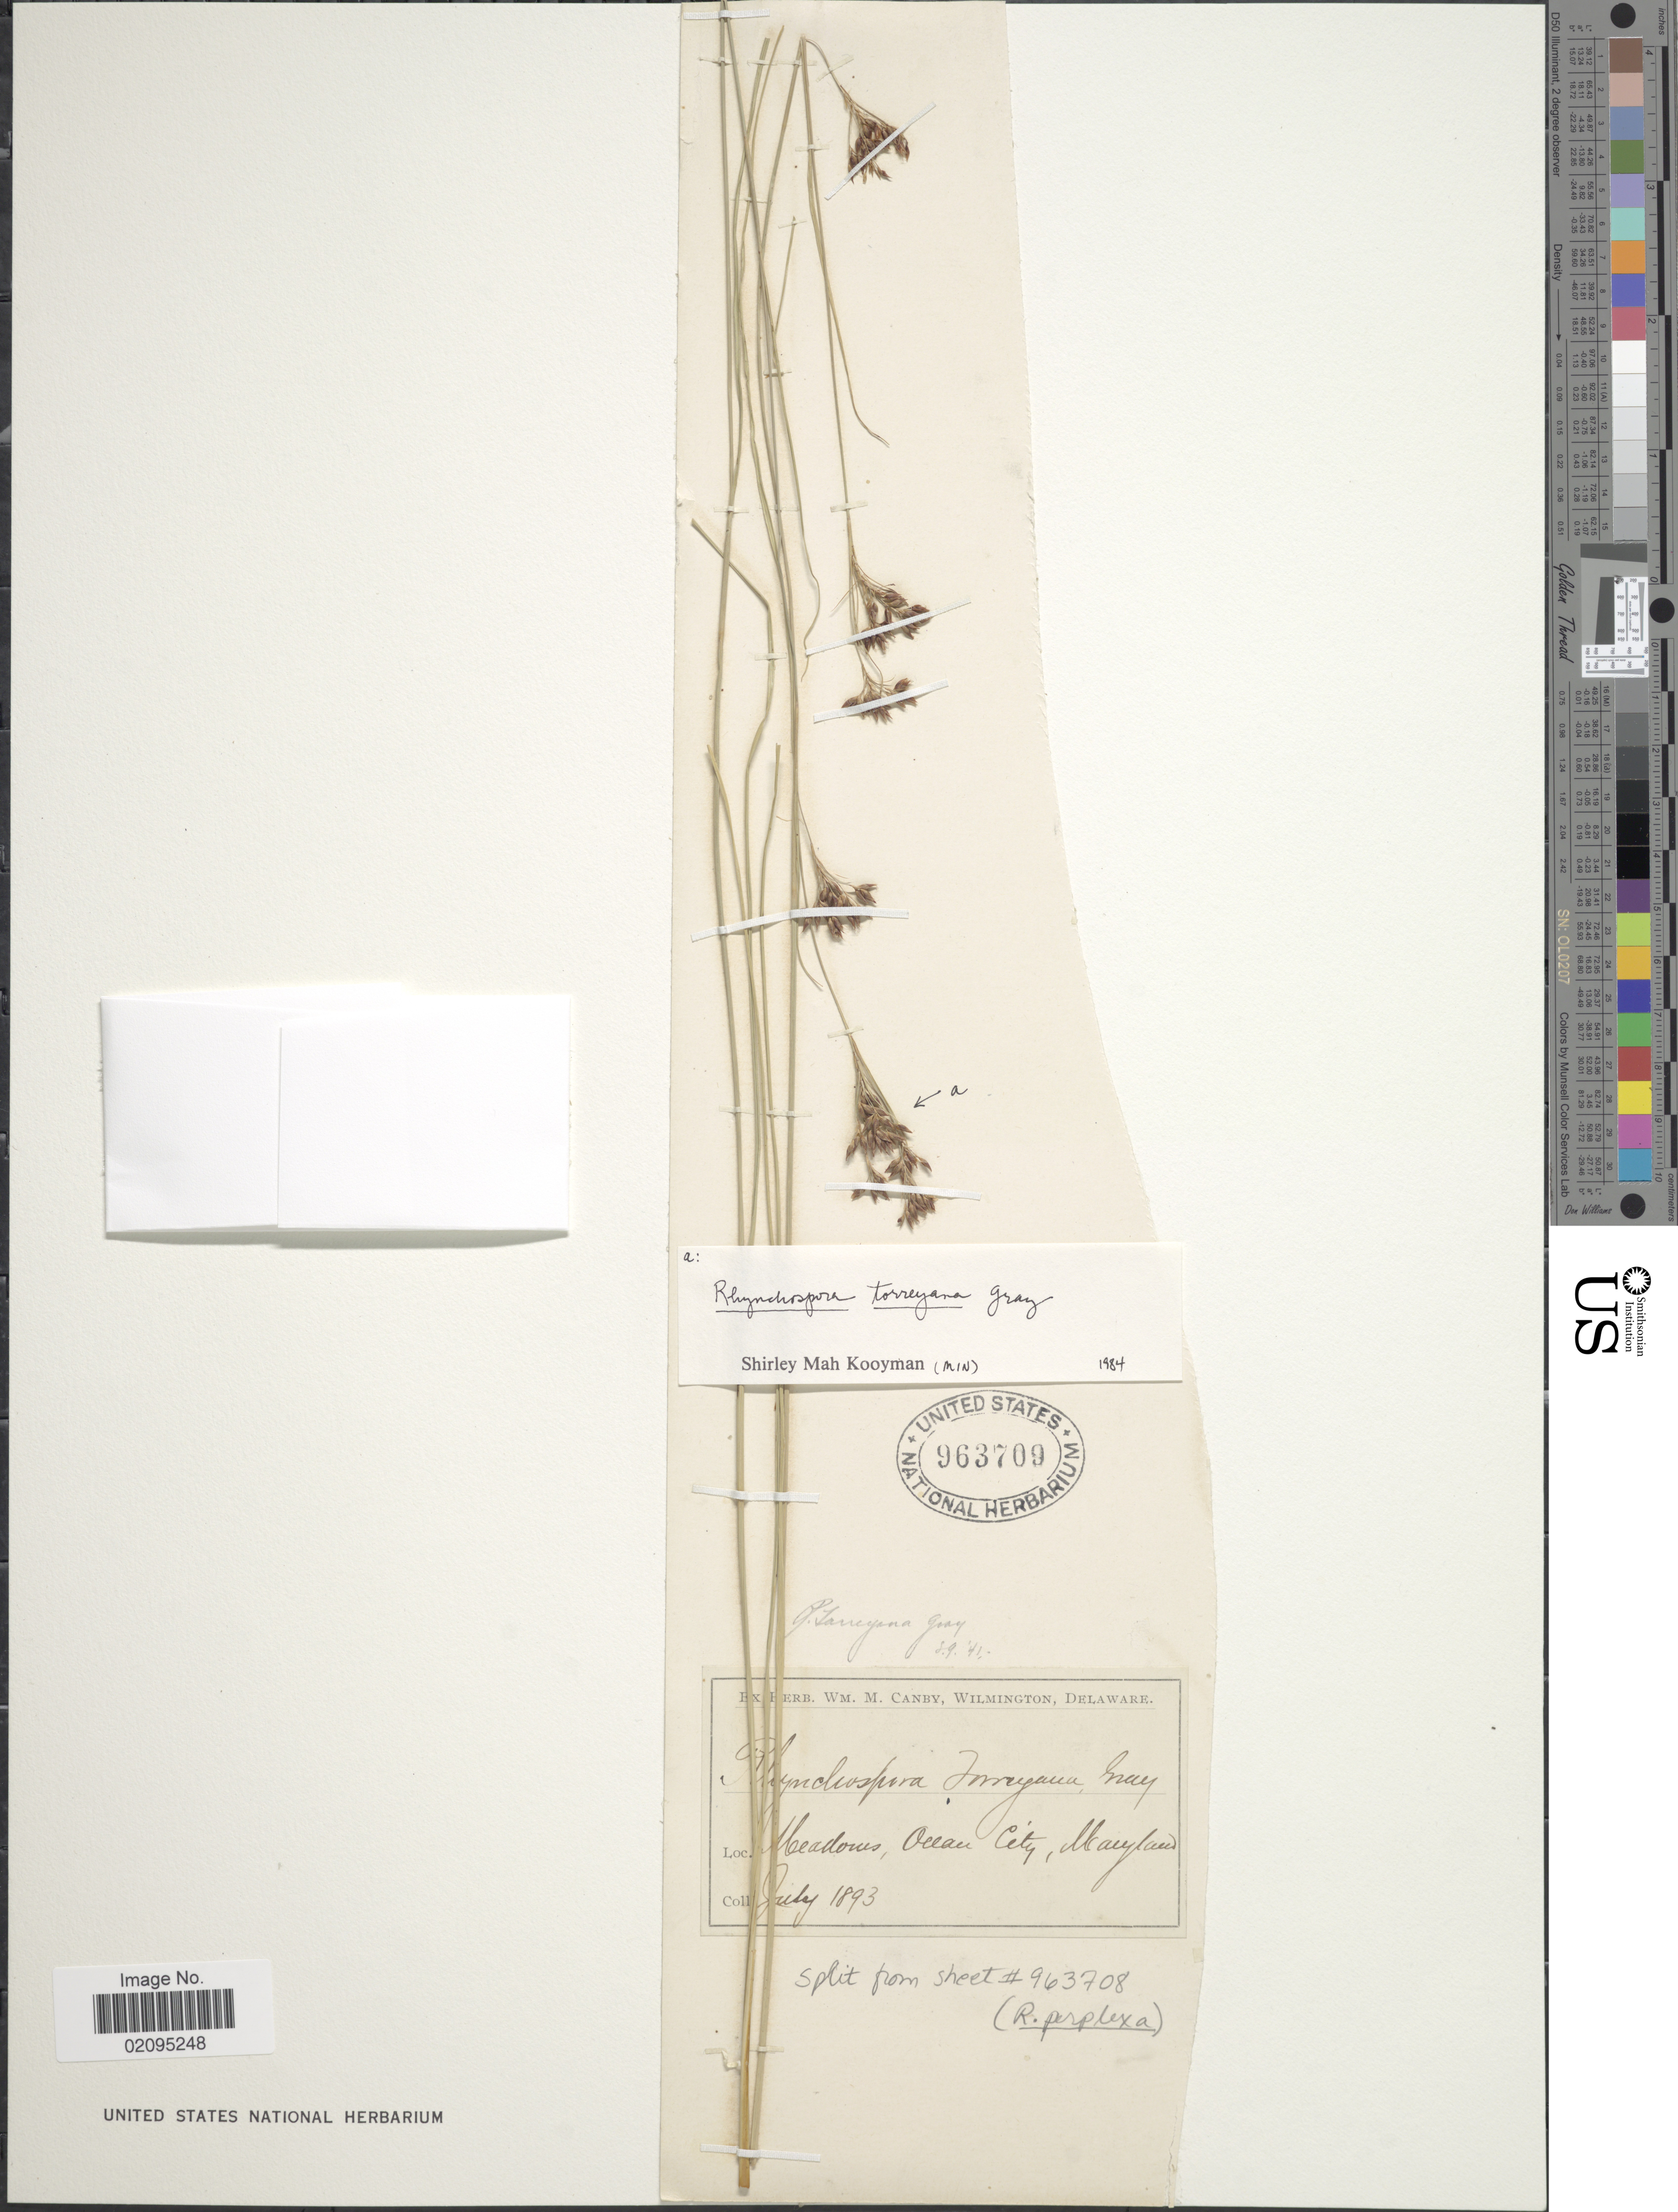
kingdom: Plantae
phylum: Tracheophyta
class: Liliopsida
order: Poales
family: Cyperaceae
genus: Rhynchospora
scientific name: Rhynchospora torreyana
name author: A. Gray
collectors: ex herb. W.M. Canby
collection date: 1893-07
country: United States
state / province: Maryland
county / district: Worcester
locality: Meadows, Ocean City.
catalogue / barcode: US 963709